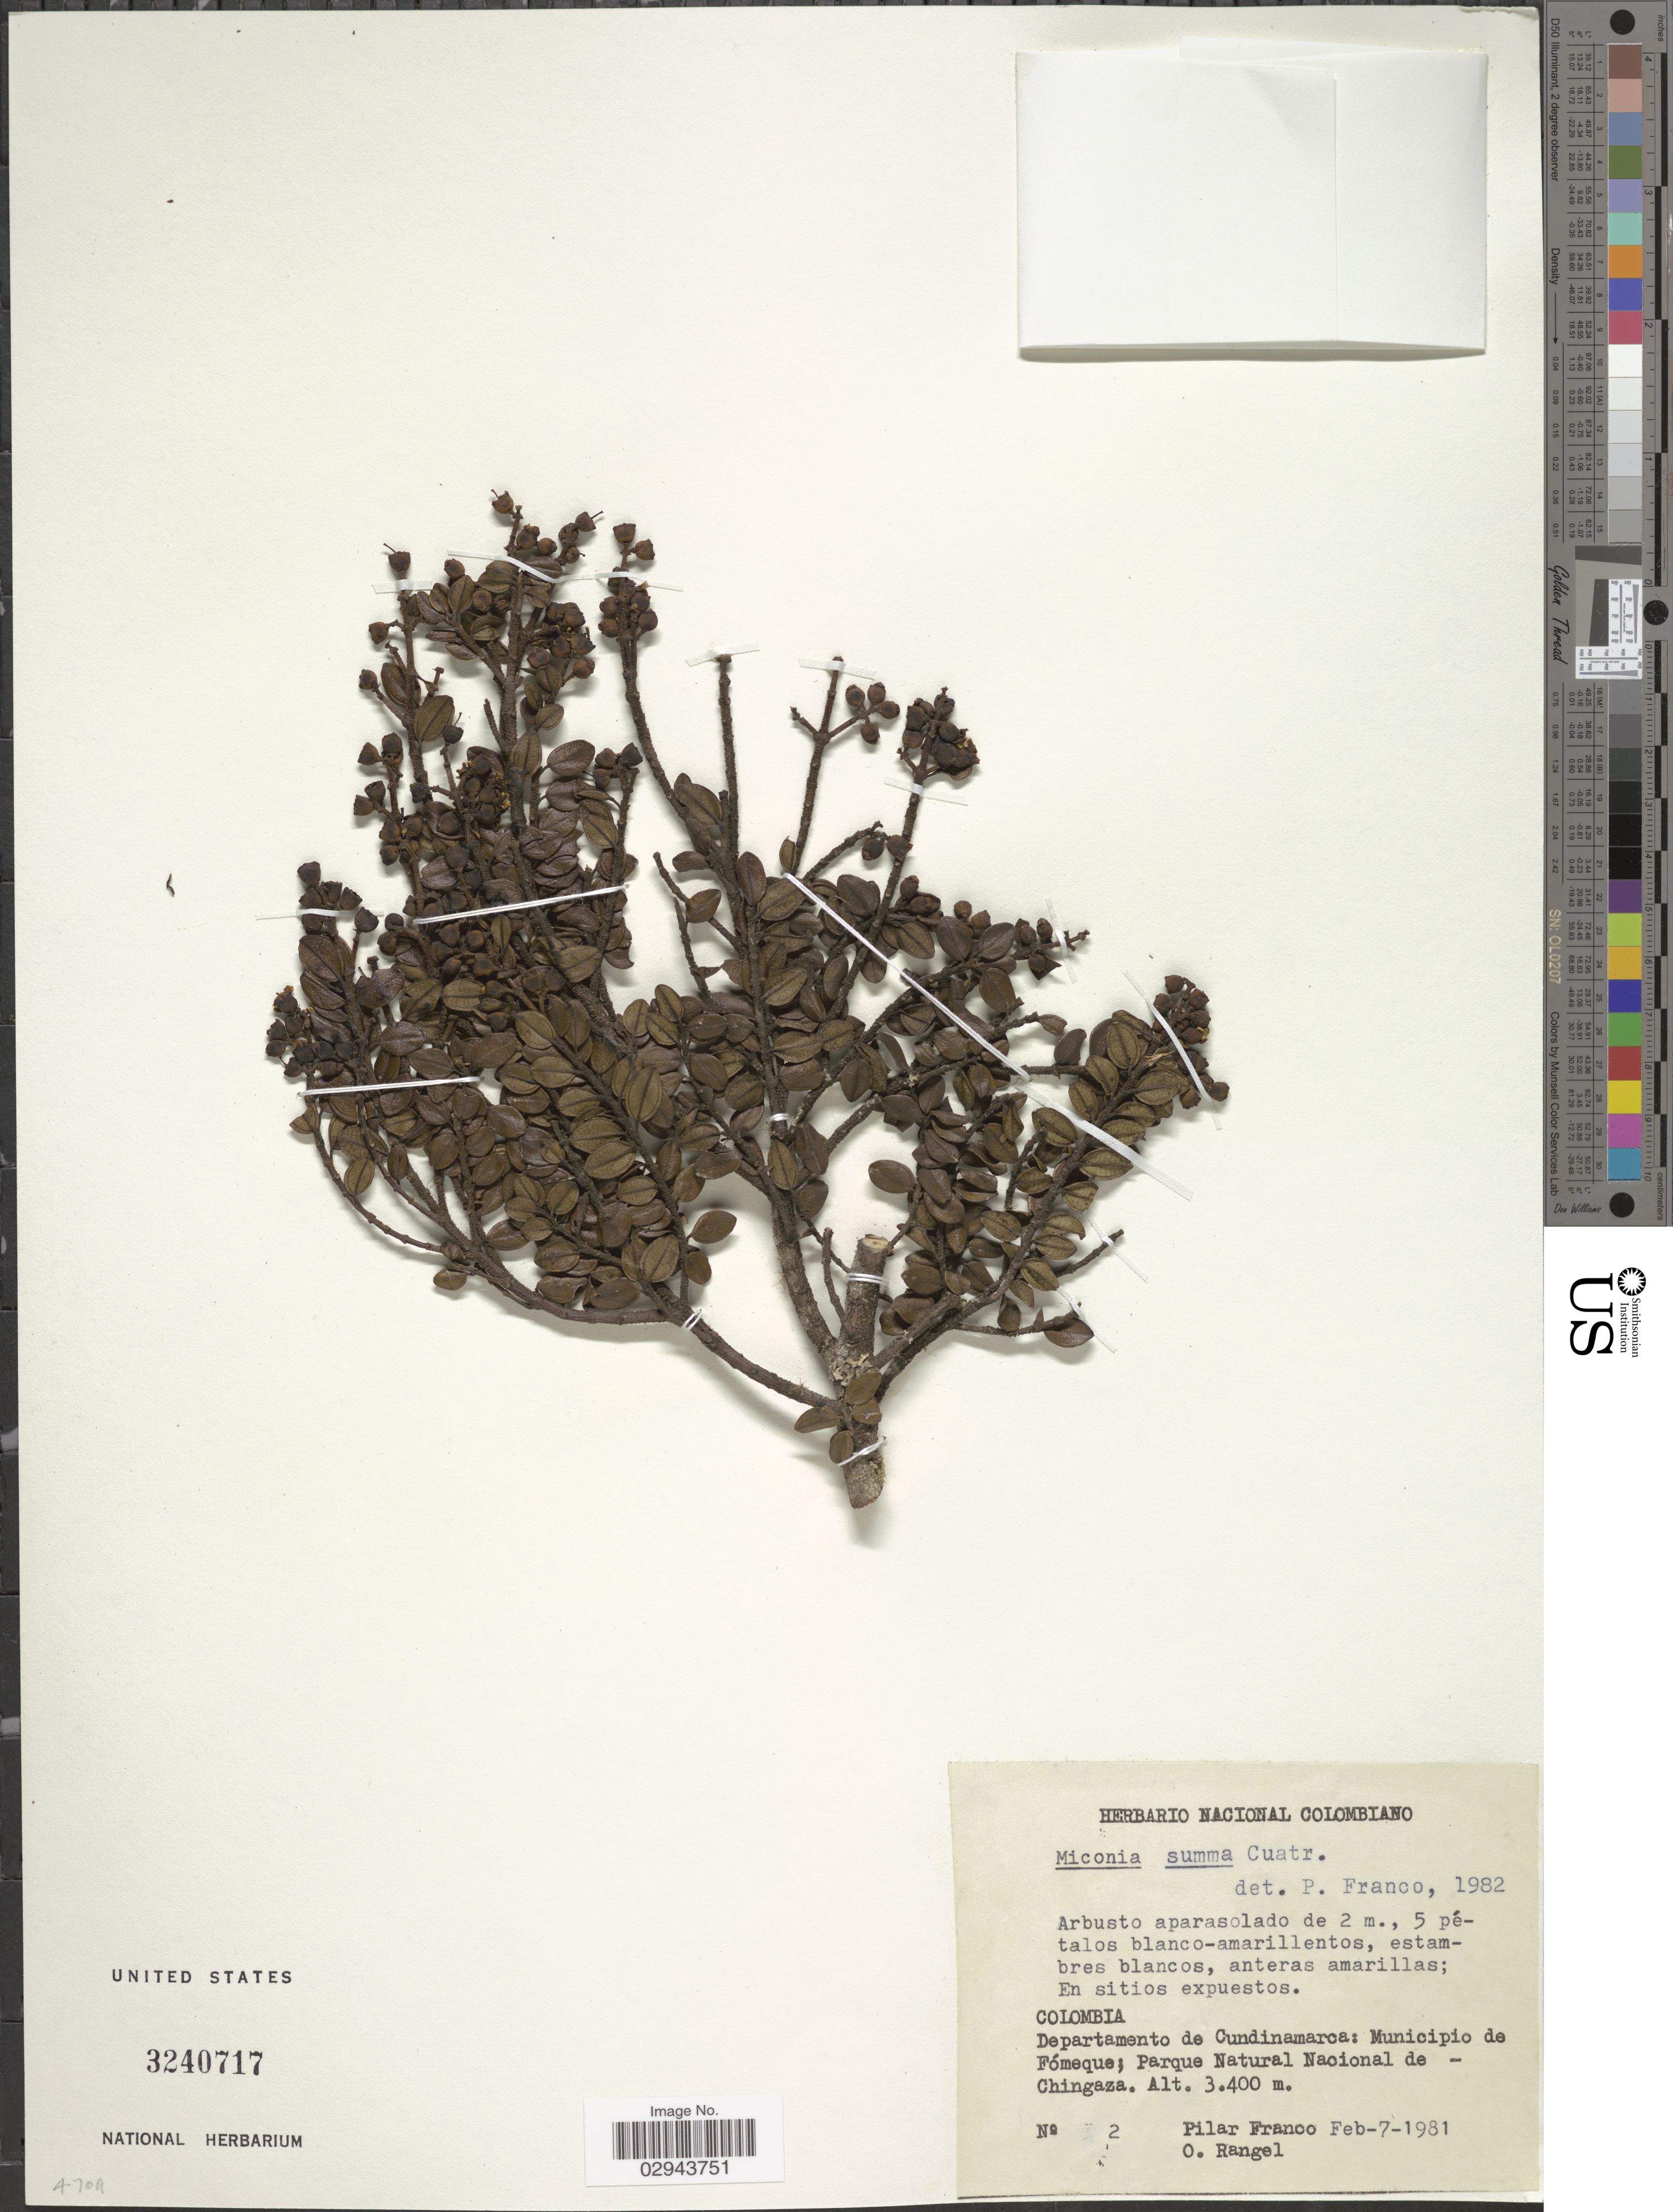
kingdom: Plantae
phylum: Tracheophyta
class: Magnoliopsida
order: Myrtales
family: Melastomataceae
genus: Miconia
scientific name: Miconia summa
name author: Cuatrec.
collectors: P. Franco Roselli & O. Rangel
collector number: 2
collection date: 1981-02-07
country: Colombia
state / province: Cundinamarca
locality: Departamento de Cundinamarca: Municipio de Fómeque; Parque Natural Nacional de - Chingaza.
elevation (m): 3400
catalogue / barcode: US 3240717